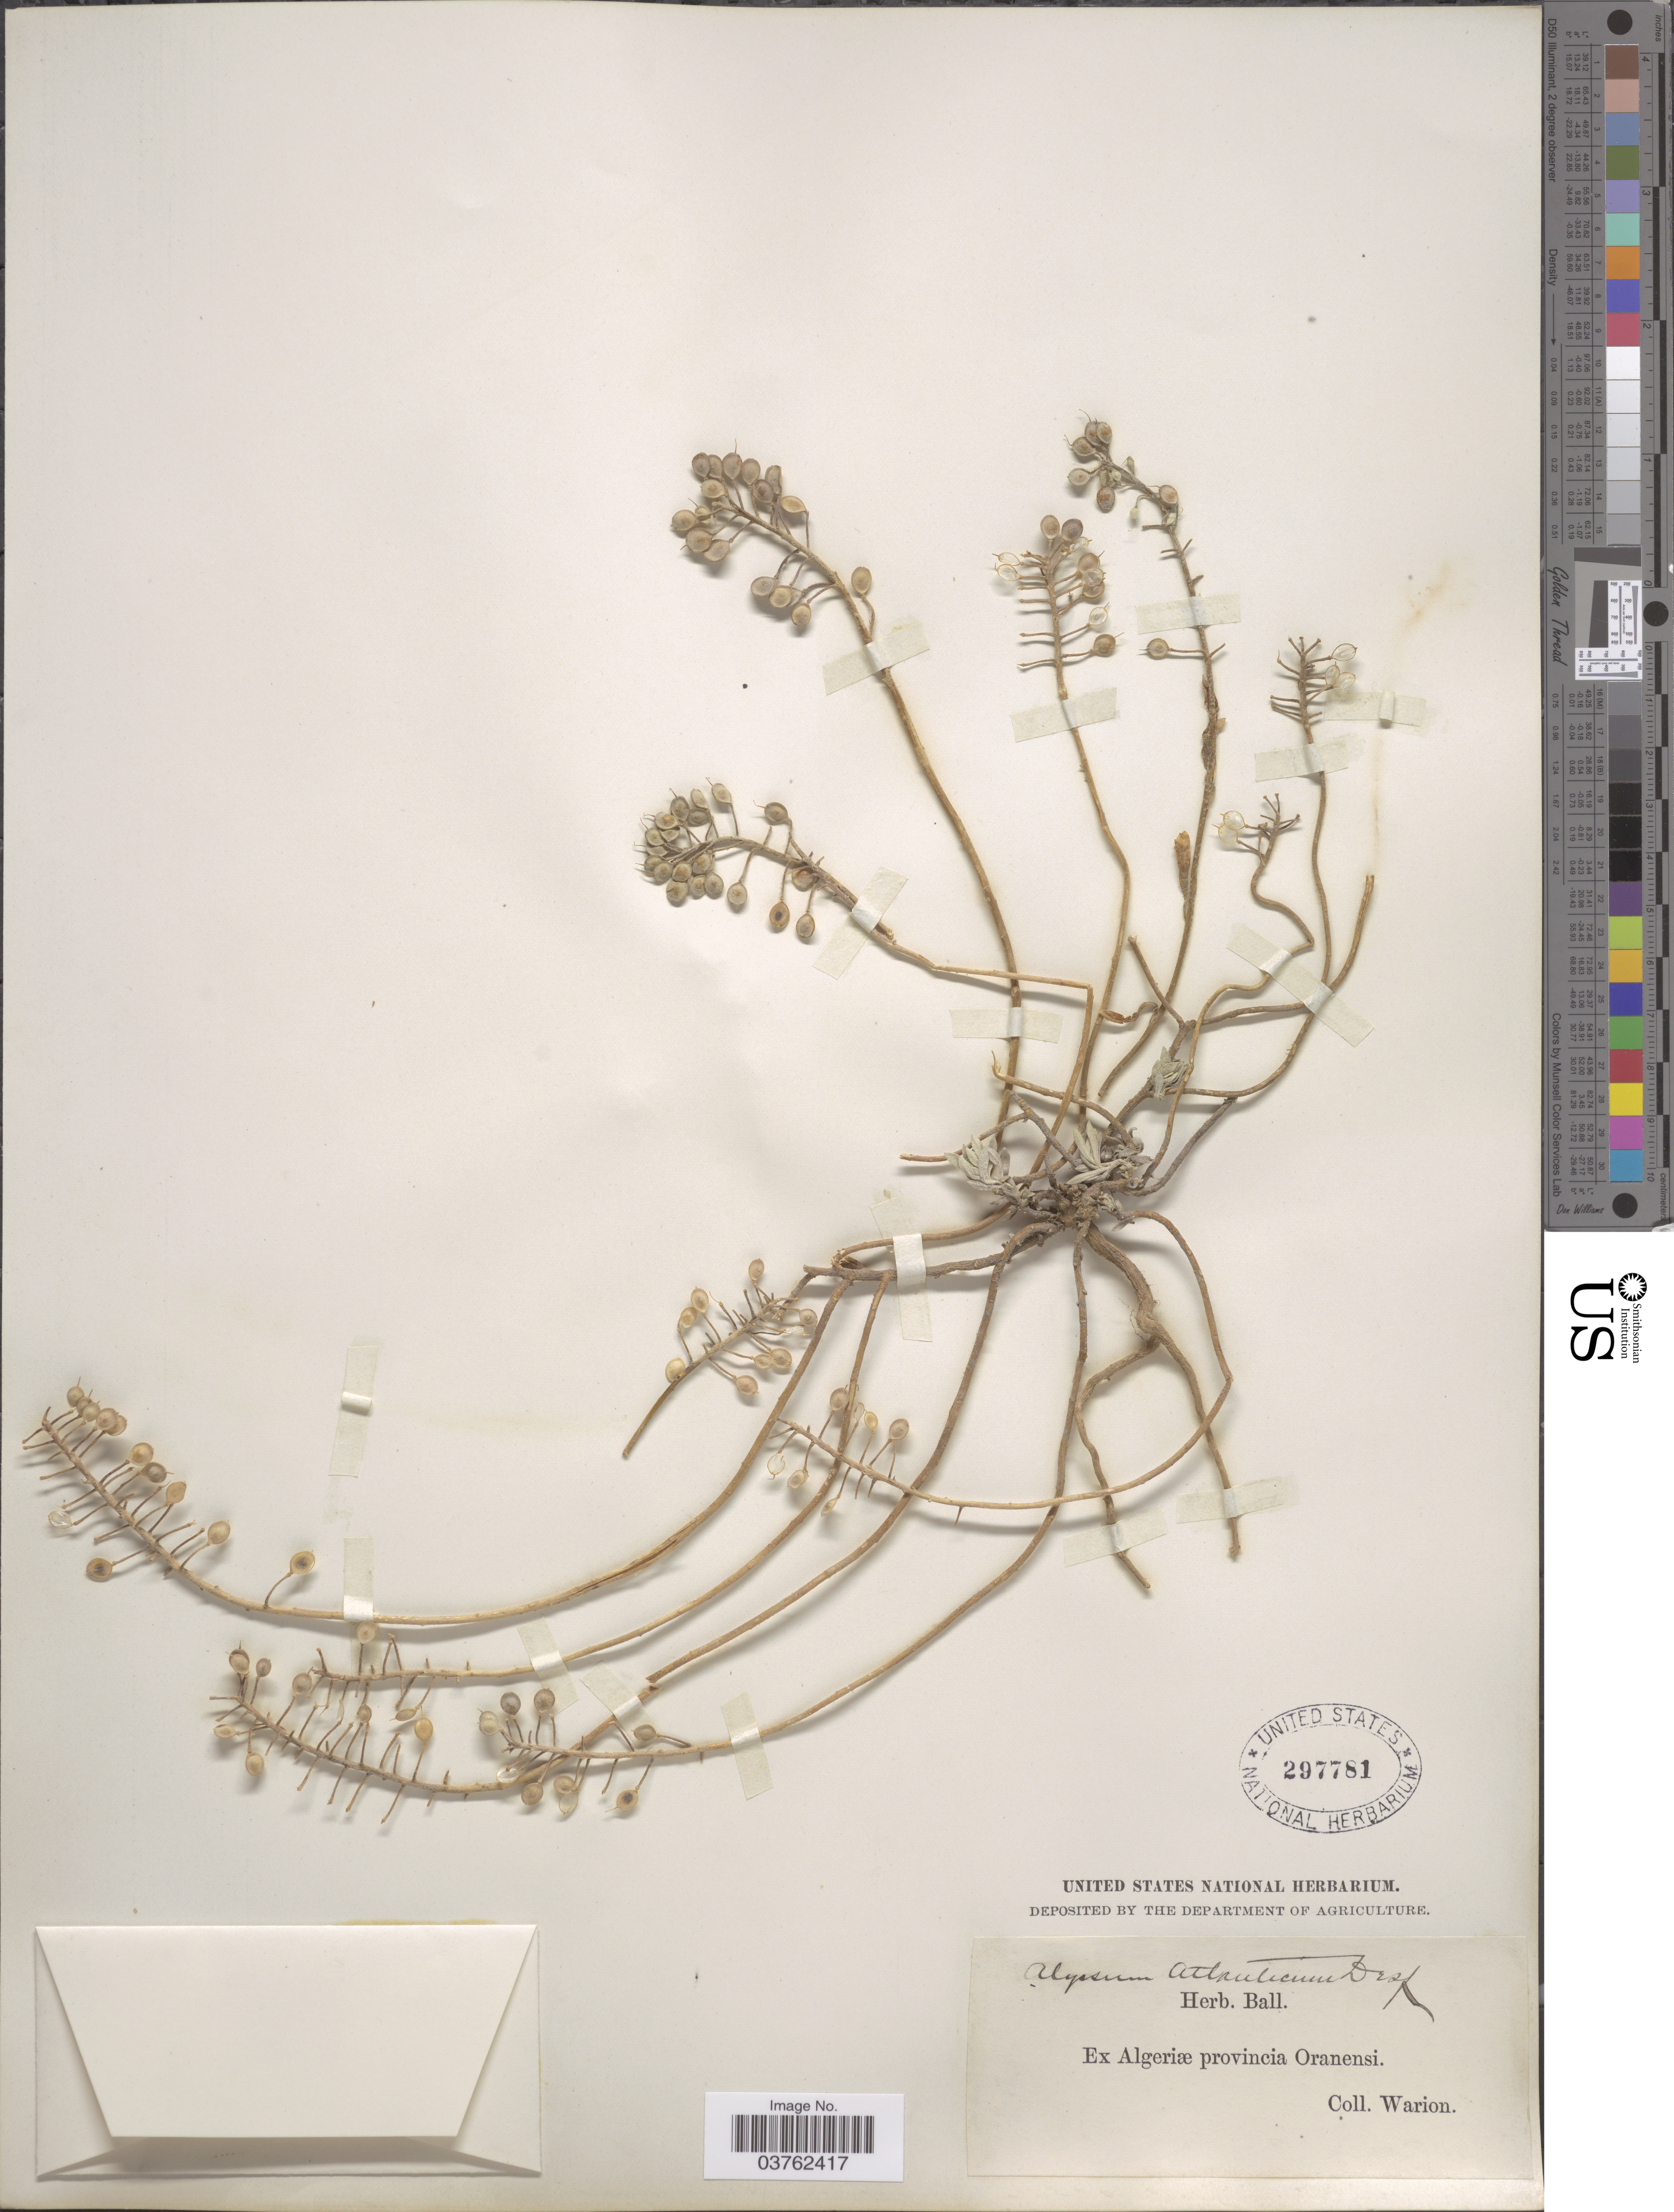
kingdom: Plantae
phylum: Tracheophyta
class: Magnoliopsida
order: Brassicales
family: Brassicaceae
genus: Alyssum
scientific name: Alyssum atlanticum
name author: Desf.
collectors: Warion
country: Algeria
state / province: Oran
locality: Ex Algariæ provincia Oranensi.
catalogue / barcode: US 297781